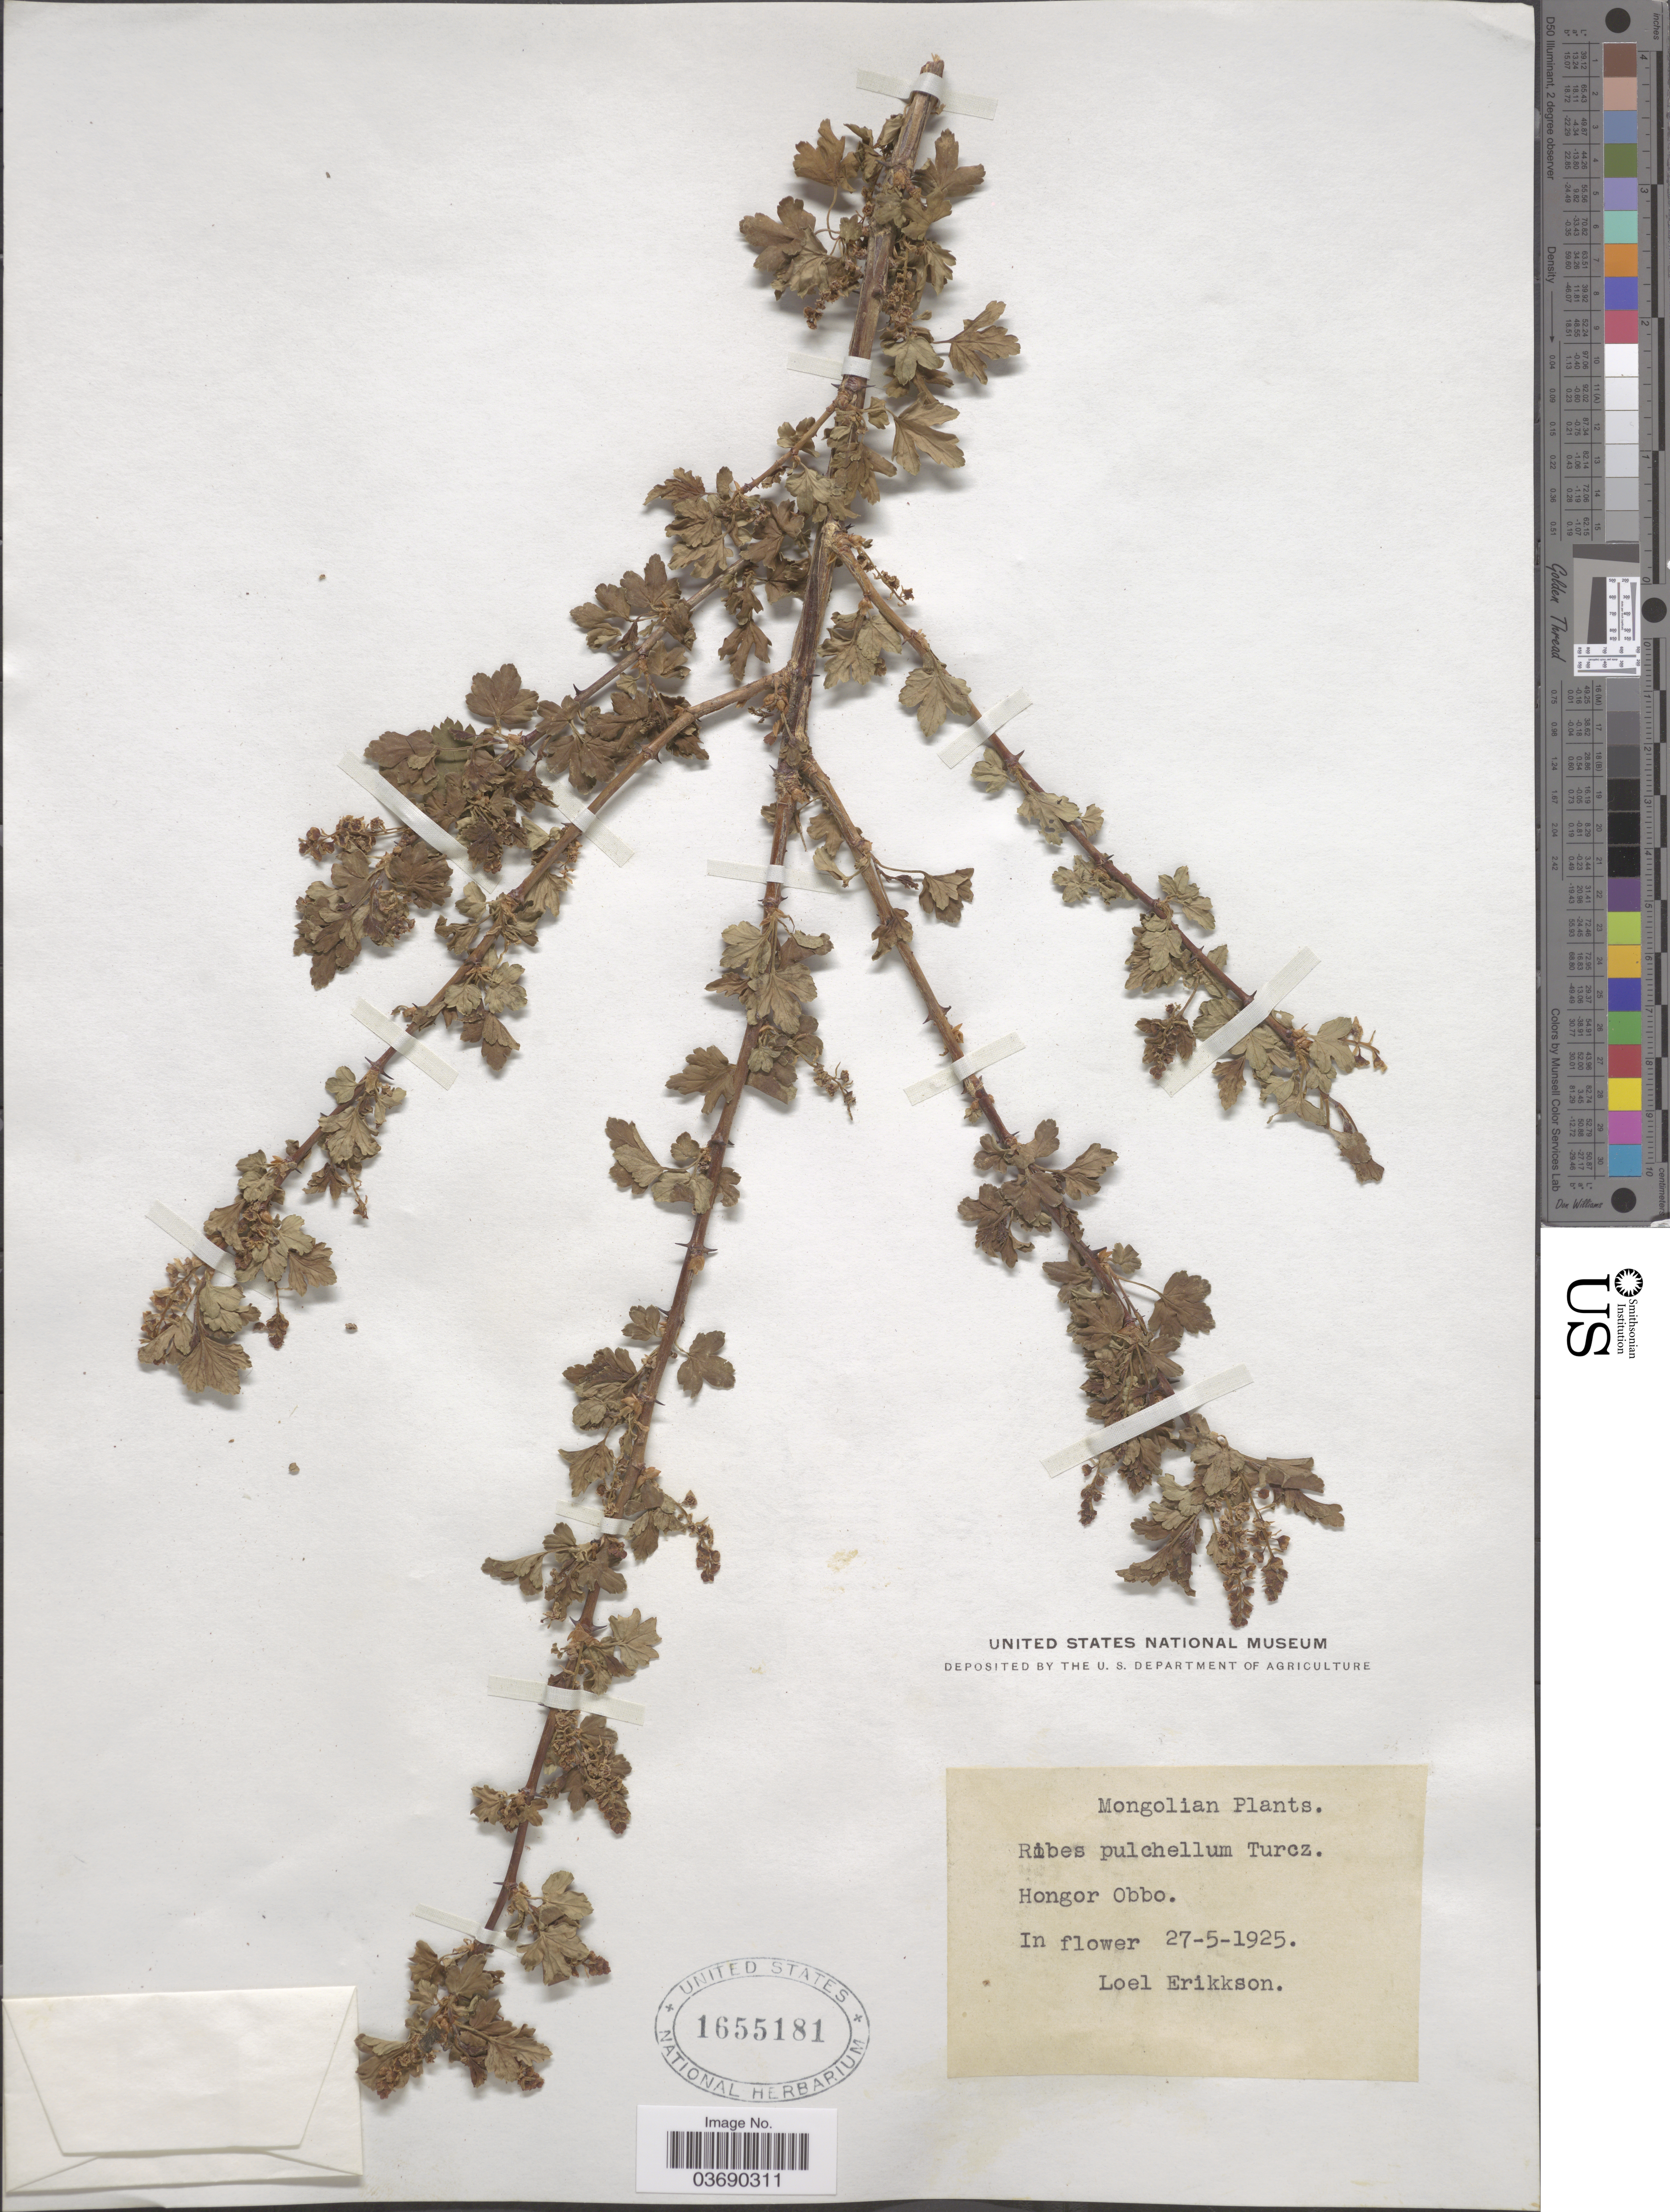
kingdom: Plantae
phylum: Tracheophyta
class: Magnoliopsida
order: Saxifragales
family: Grossulariaceae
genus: Ribes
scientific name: Ribes pulchellum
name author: Turcz.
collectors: J. Eriksson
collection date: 1925-05-27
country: Mongolia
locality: Hongor Obbo.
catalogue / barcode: US 1655181